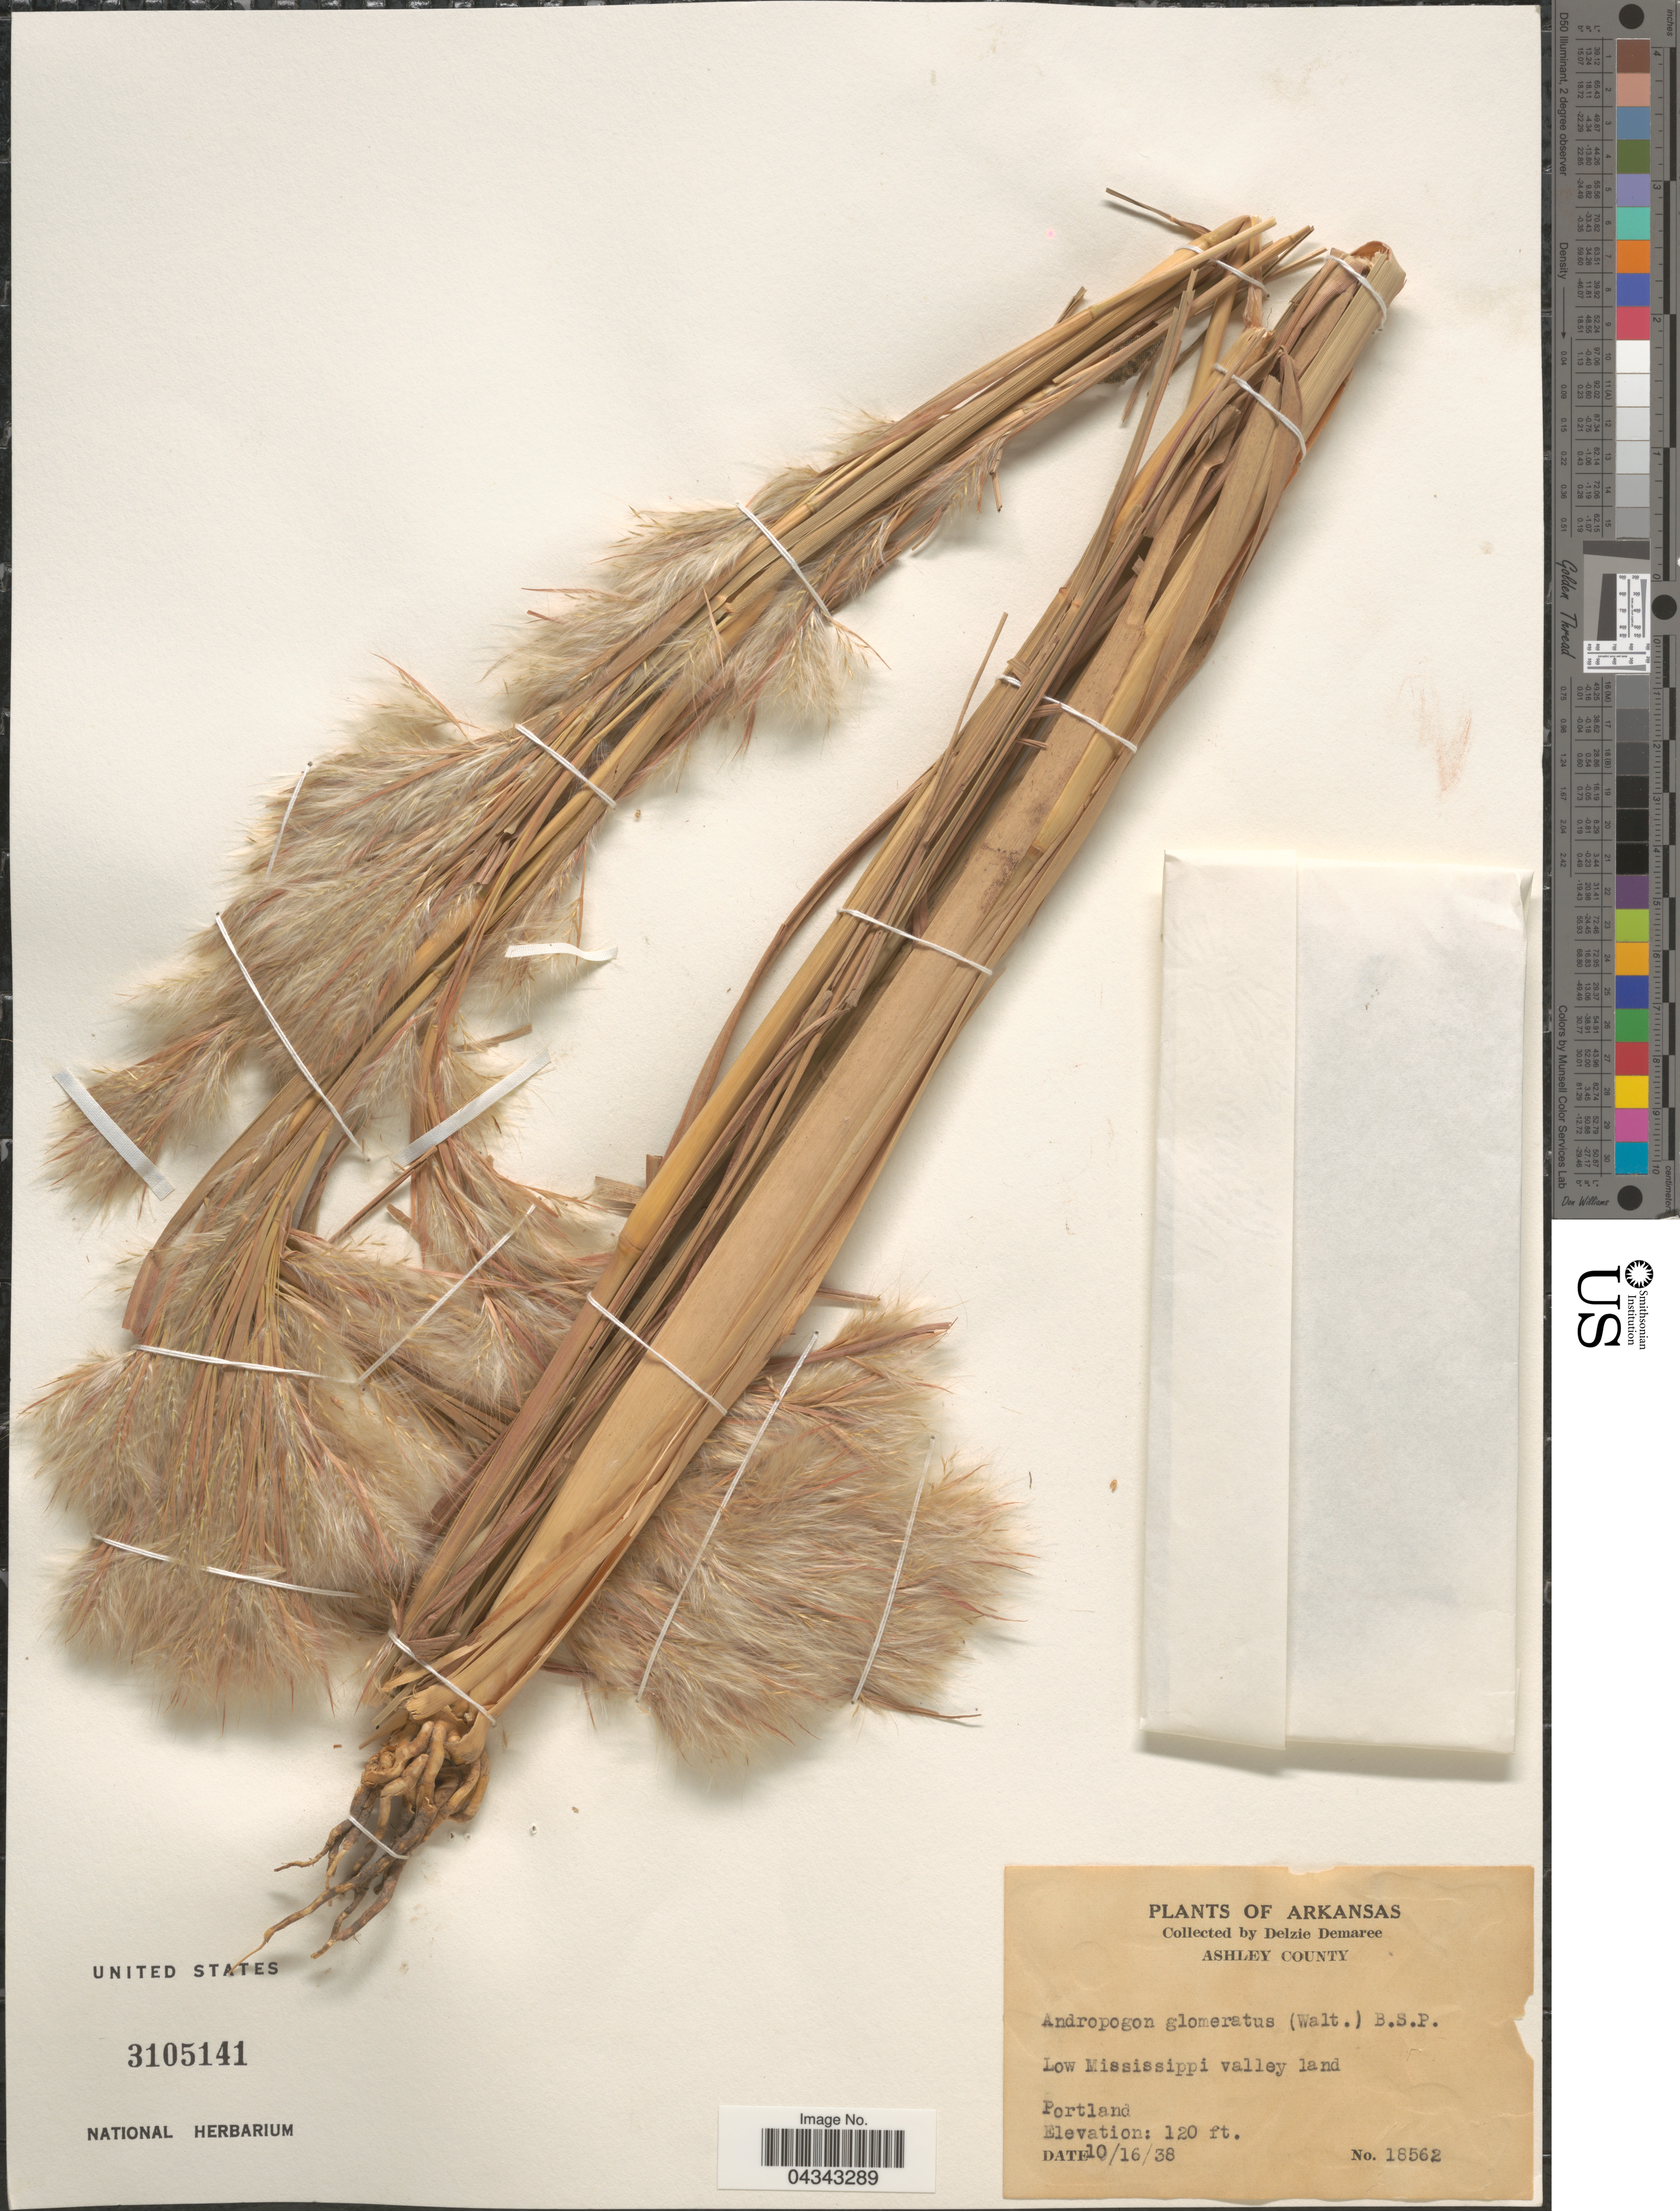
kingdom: Plantae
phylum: Tracheophyta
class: Liliopsida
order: Poales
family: Poaceae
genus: Andropogon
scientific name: Andropogon glomeratus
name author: (Walter) Britton, Stearns & Poggenb.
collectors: D. Demaree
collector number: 18562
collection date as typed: Transcribed d/m/y: 16/10/38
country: United States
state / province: Arkansas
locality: Ashley County. Low Mississippi valley land. Portland.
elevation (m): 37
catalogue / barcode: US 3105141